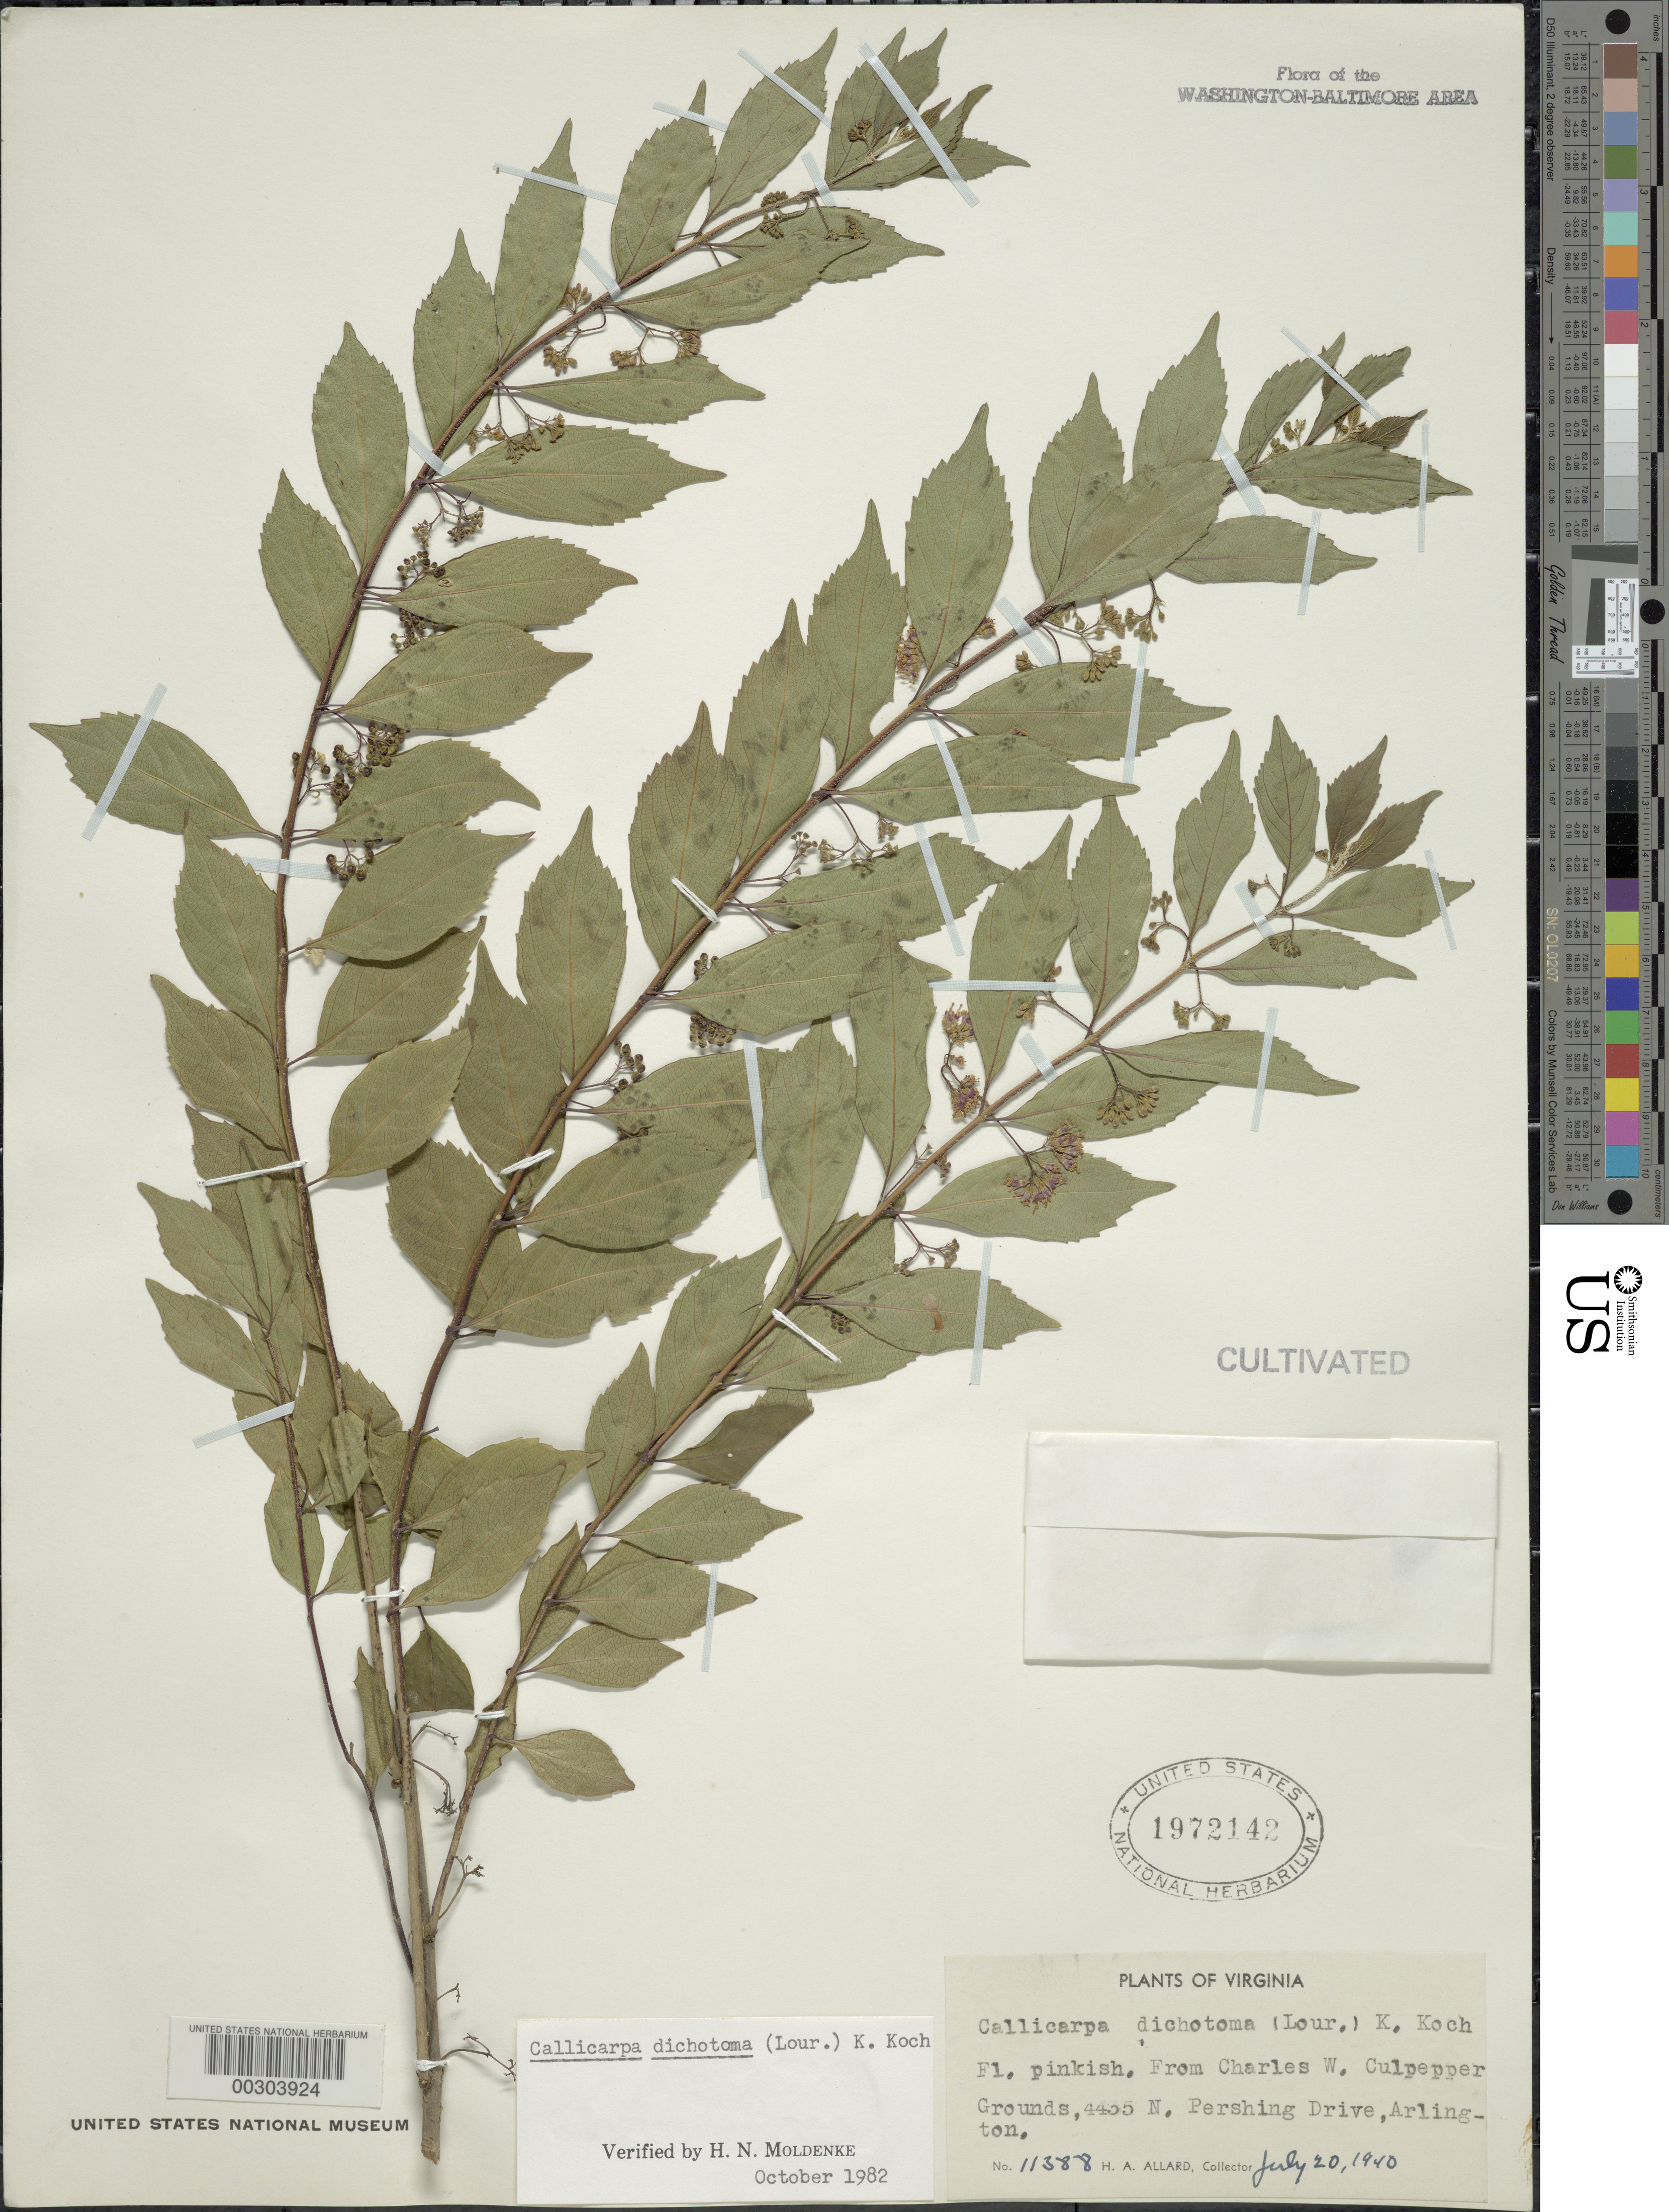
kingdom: Plantae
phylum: Tracheophyta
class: Magnoliopsida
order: Lamiales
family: Lamiaceae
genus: Callicarpa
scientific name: Callicarpa dichotoma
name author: (Lour.) K. Koch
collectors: H. A. Allard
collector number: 11588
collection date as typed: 20 Jul 1940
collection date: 1940-07-20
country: United States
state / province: Virginia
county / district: Arlington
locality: Arlington, 4435 N Pershing Dr, C.W. Culpepper's grounds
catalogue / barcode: US 1972142